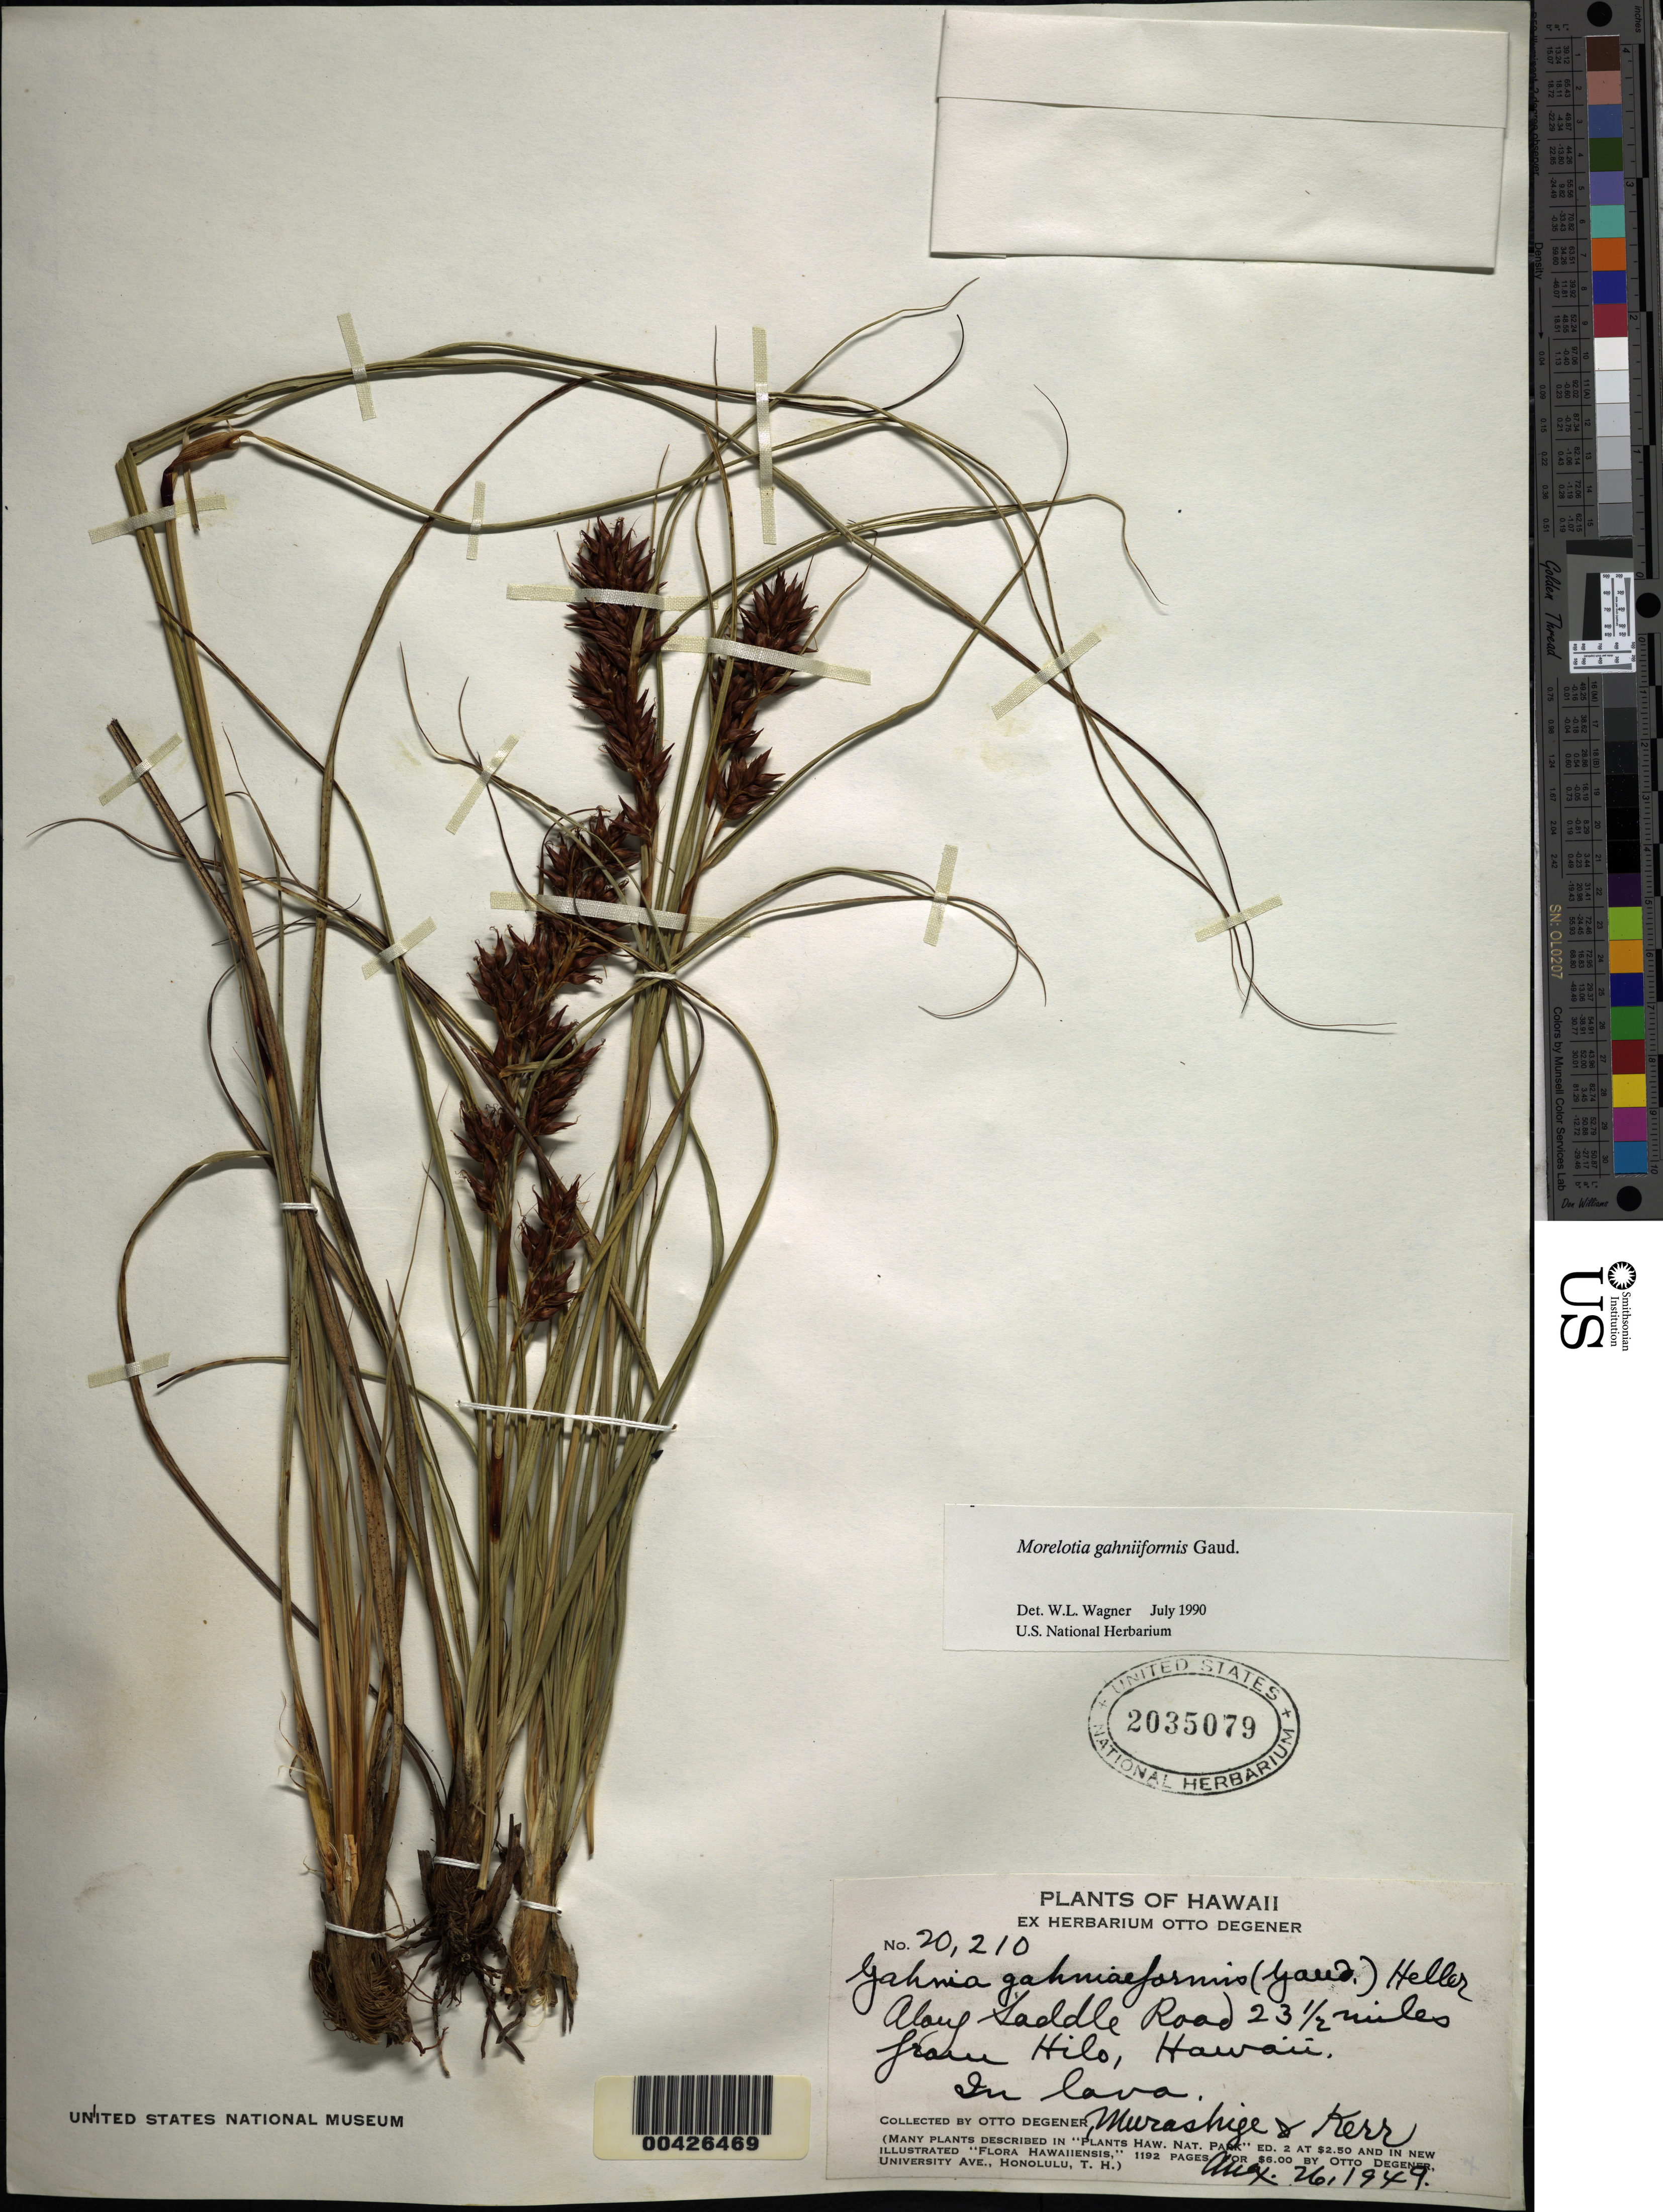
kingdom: Plantae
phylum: Tracheophyta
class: Liliopsida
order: Poales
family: Cyperaceae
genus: Morelotia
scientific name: Morelotia gahniiformis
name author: Gaudich.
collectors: O. Degener, Murashige & Kerr, --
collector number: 20210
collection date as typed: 26 Aug 1949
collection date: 1949-08-26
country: United States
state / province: Hawaii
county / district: Hawaii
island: Hawaii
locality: Along Saddle Road 23.5 miles from Hilo, Hawaii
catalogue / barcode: US 2035079